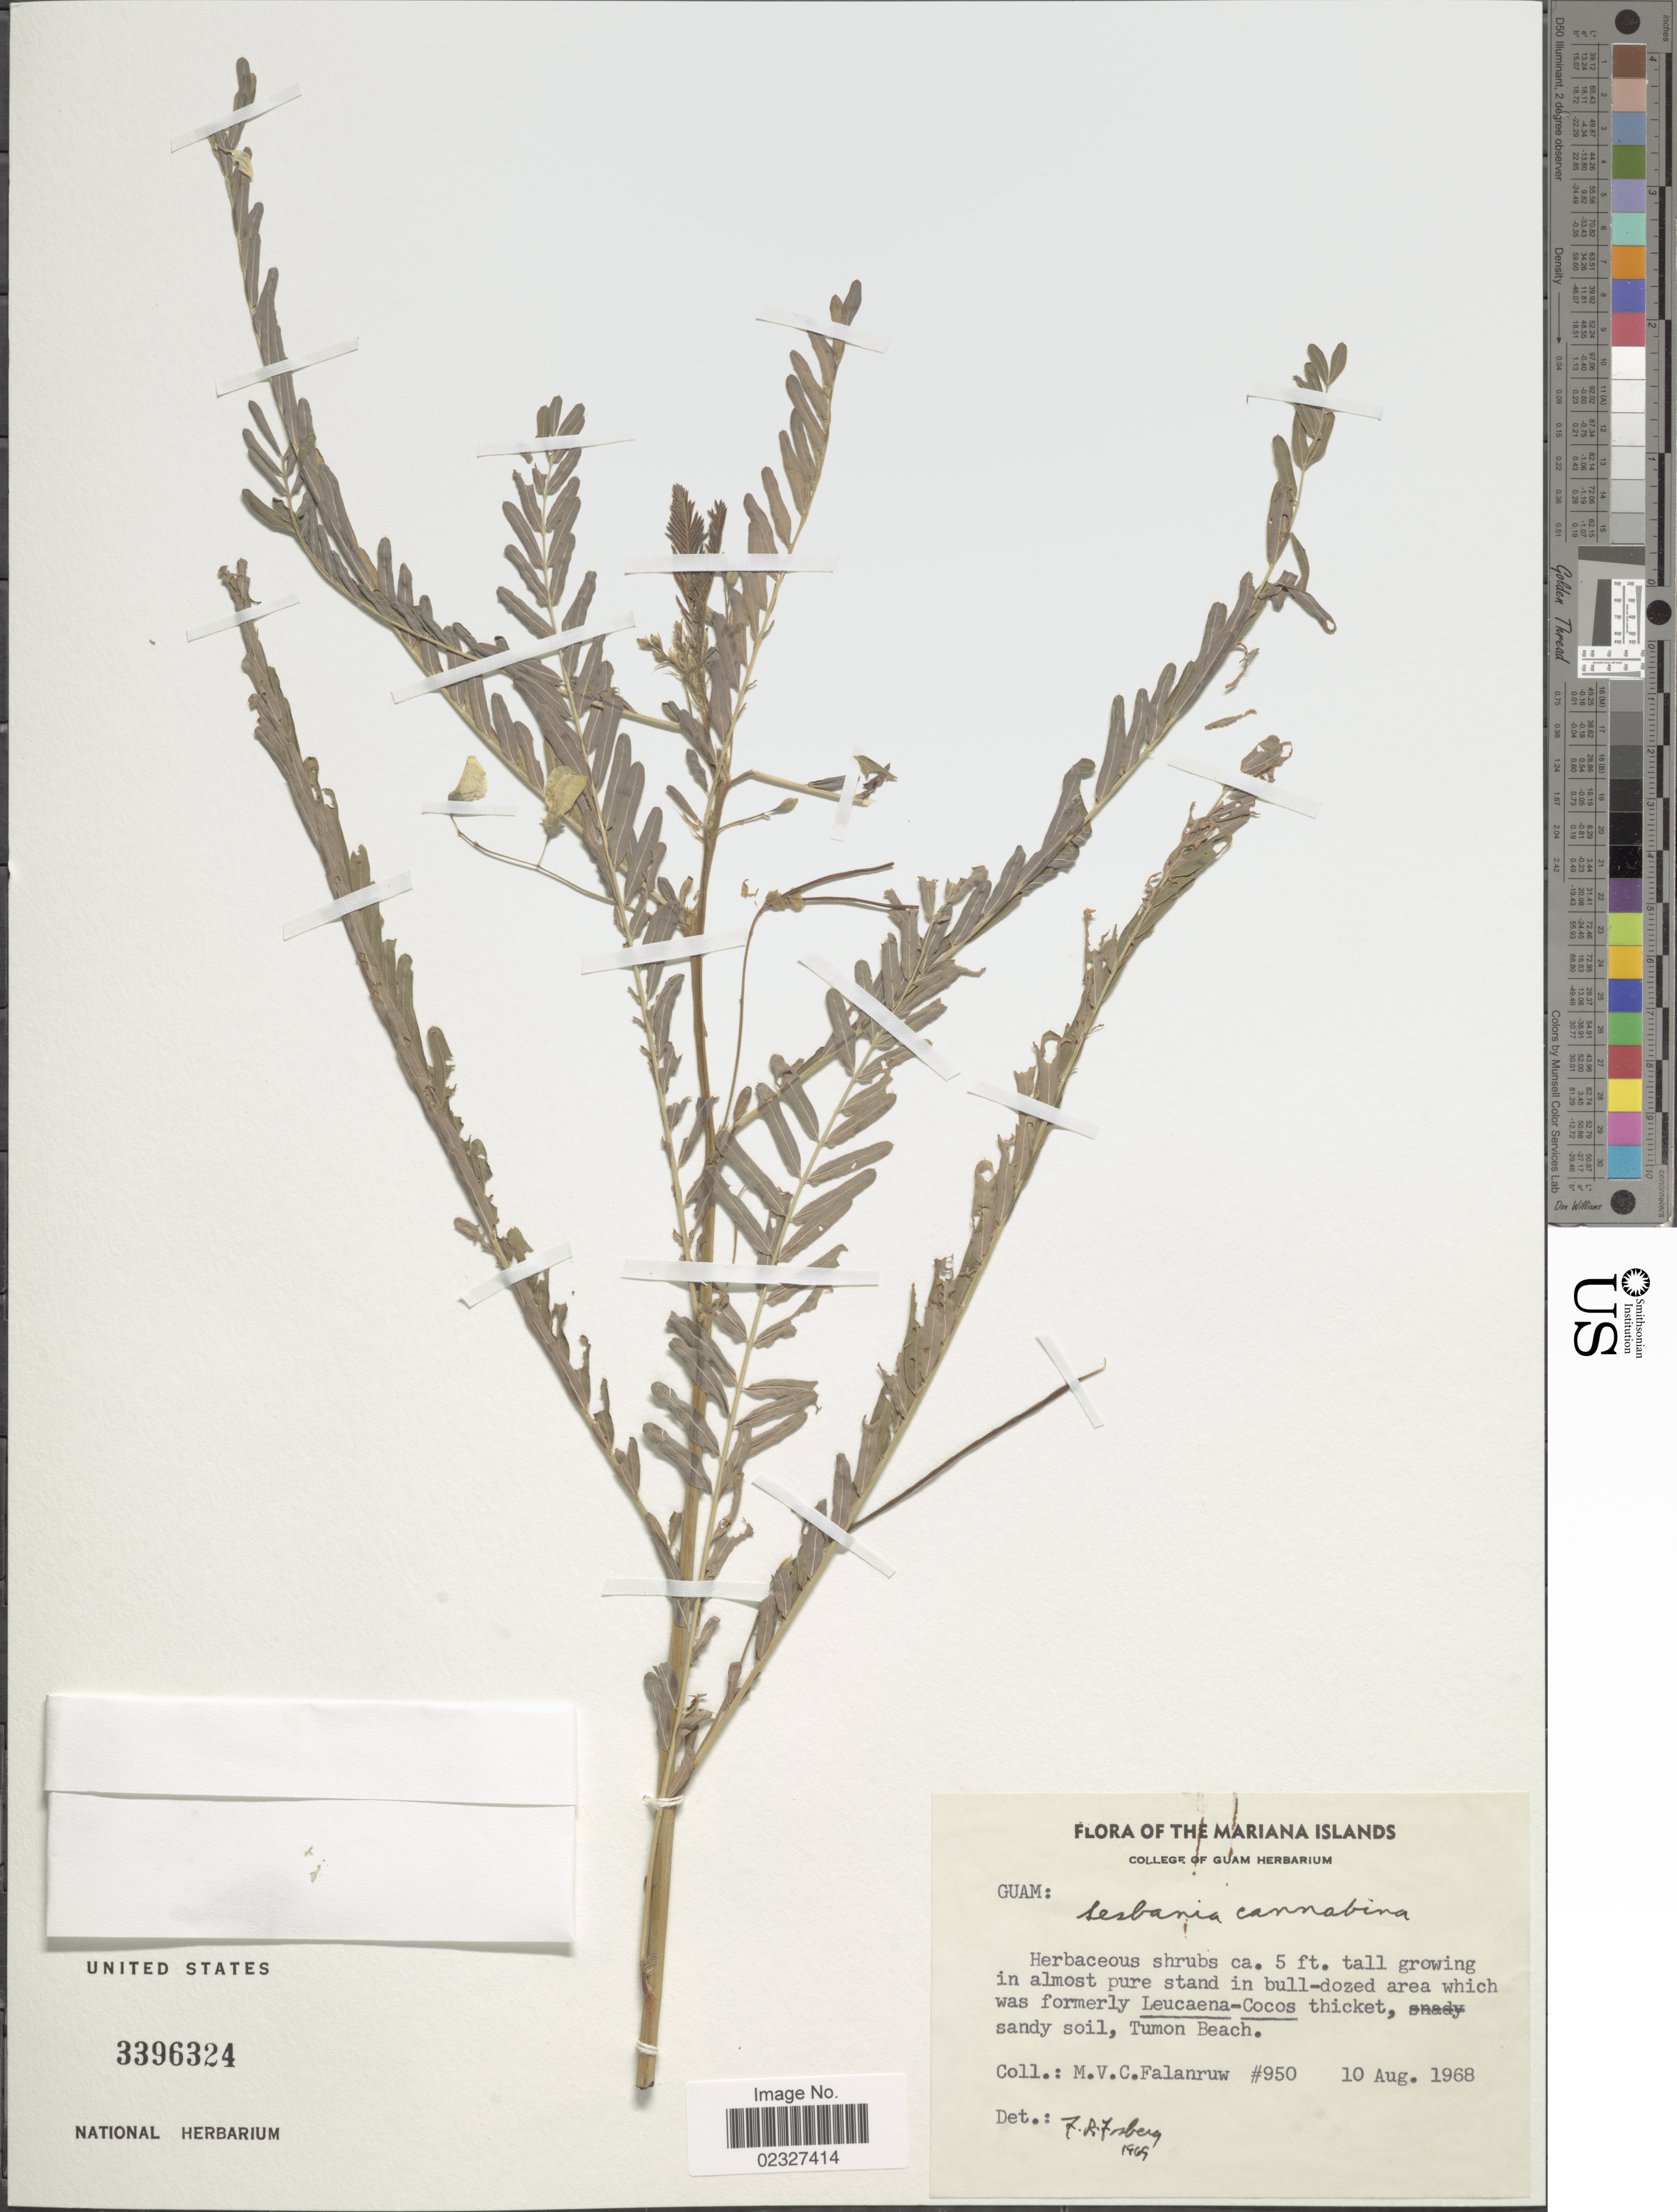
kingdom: Plantae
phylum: Tracheophyta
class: Magnoliopsida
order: Fabales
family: Fabaceae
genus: Sesbania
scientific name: Sesbania cannabina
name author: (Retz.) Poir.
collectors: M. V. Falanruw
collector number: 950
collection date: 1968-08-10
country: Guam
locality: Mariana Islands, Tumon Beach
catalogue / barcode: US 3396324